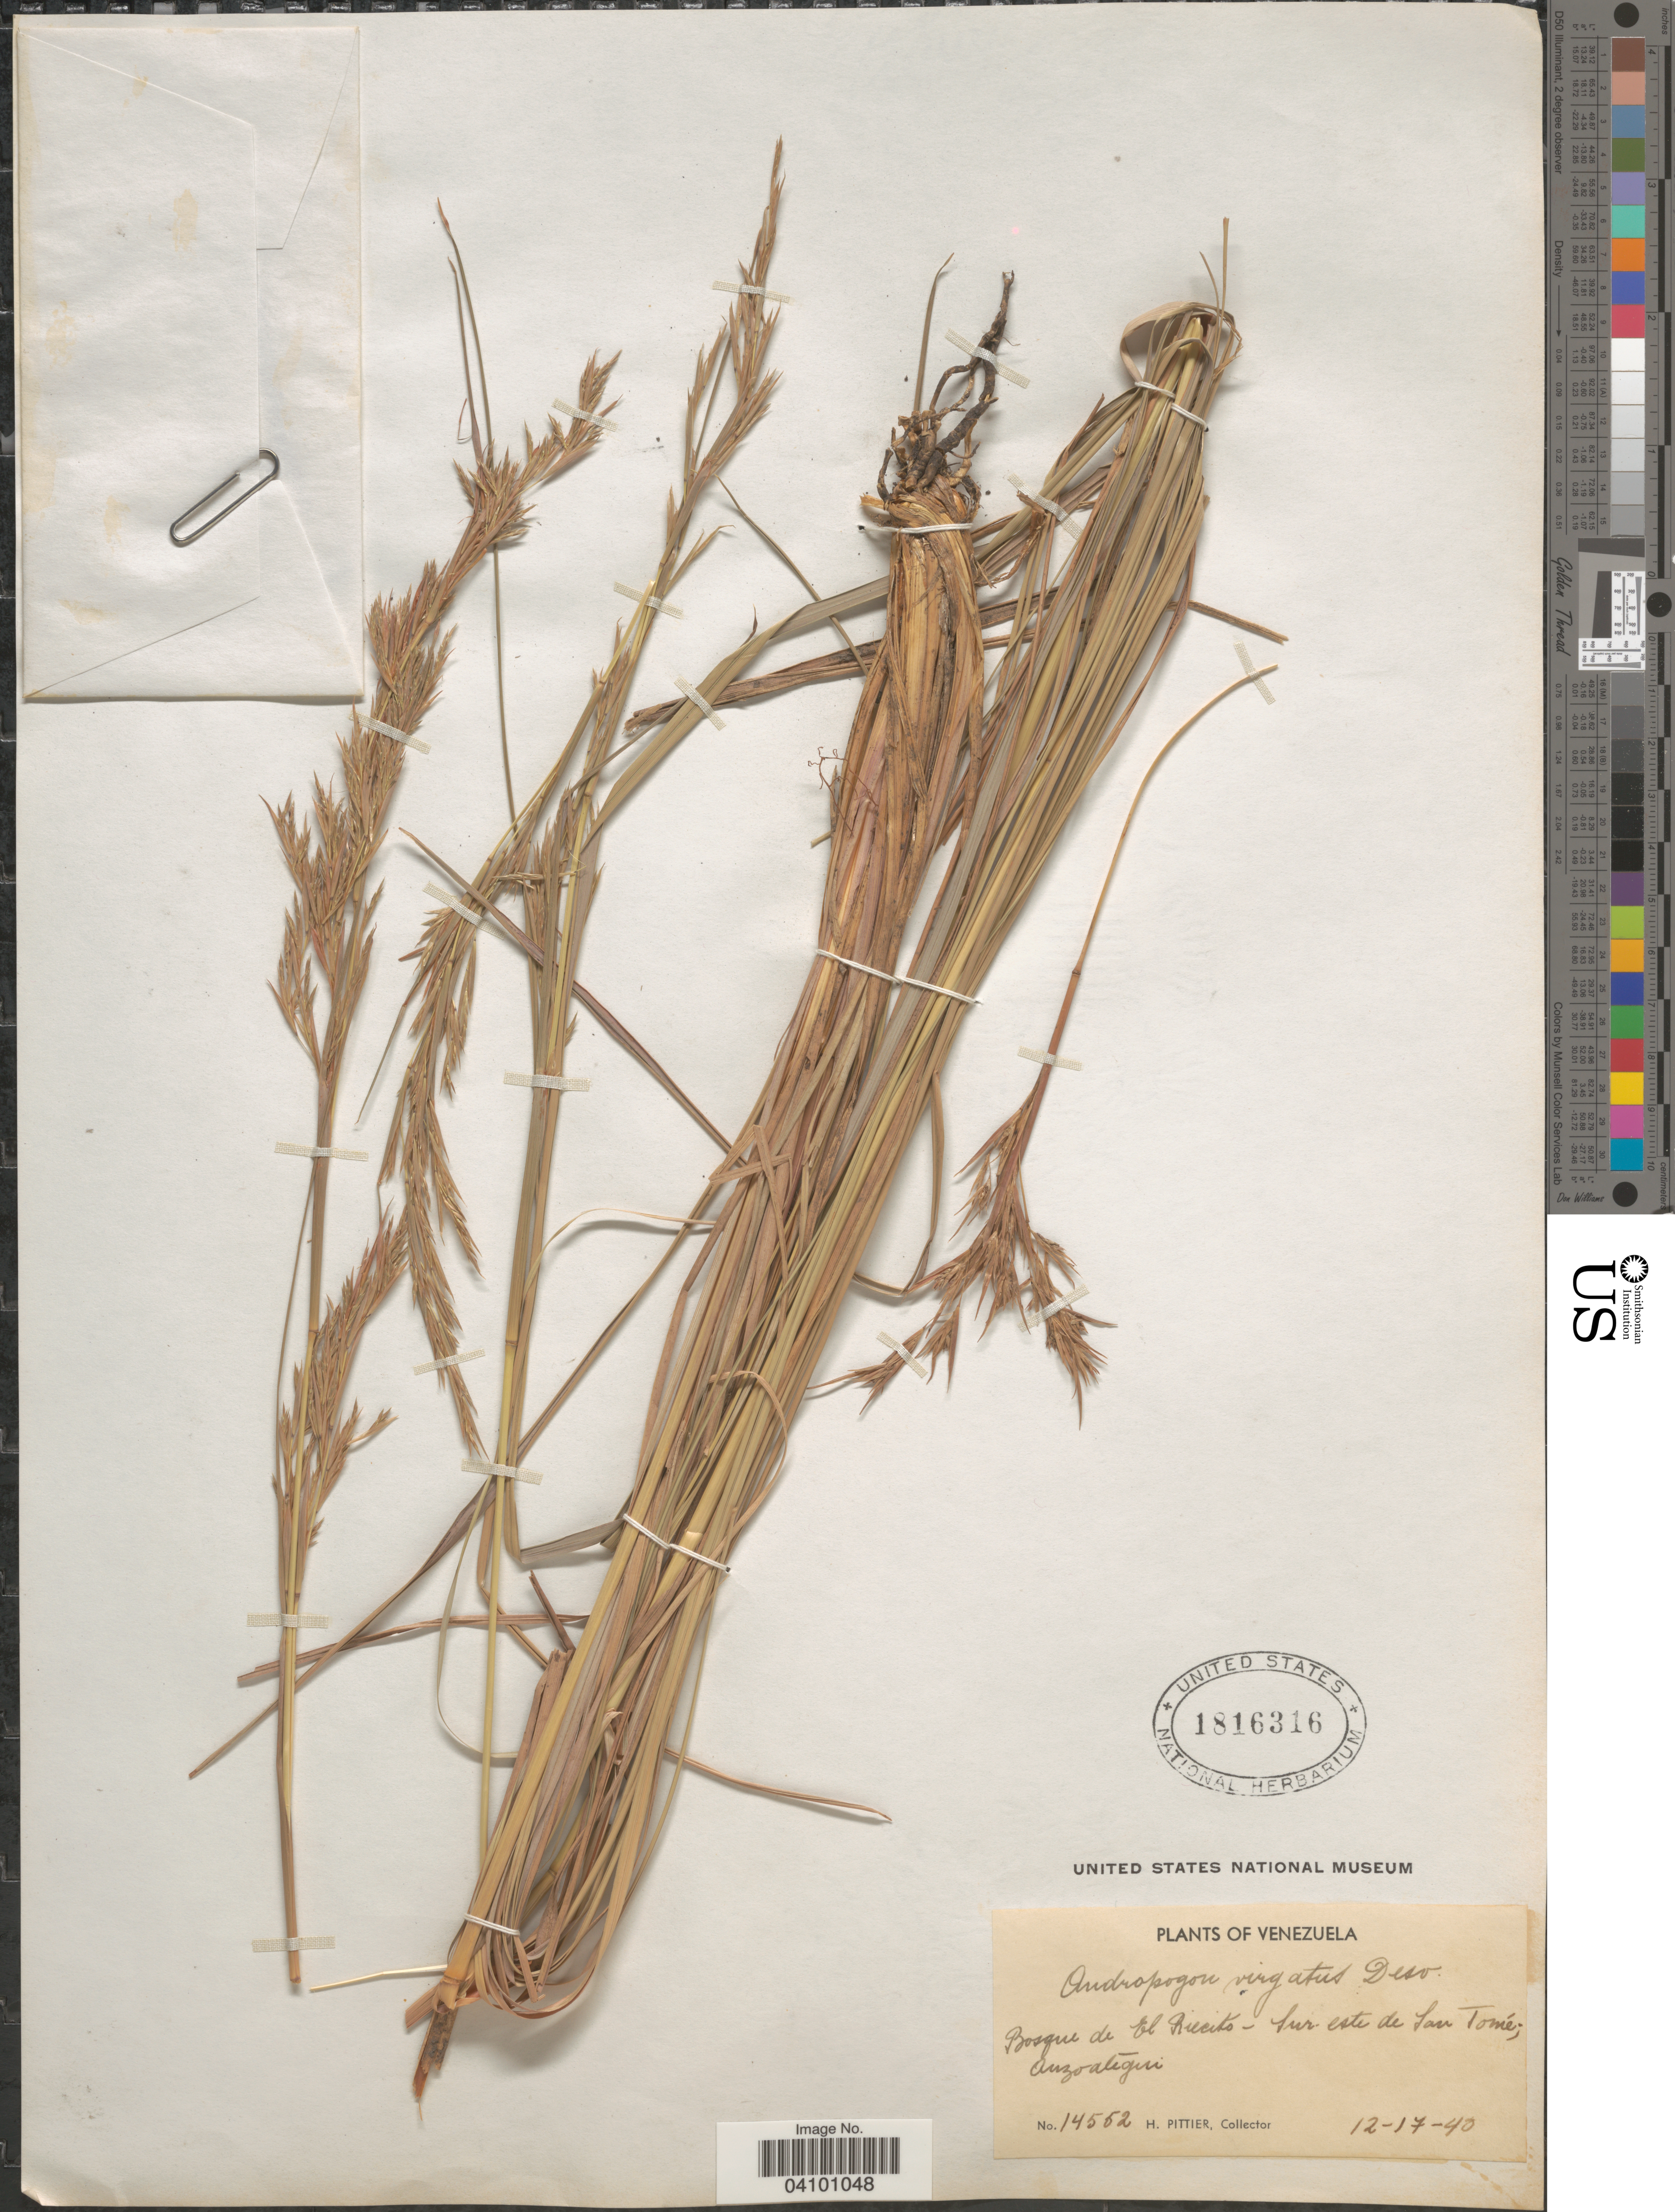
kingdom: Plantae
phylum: Tracheophyta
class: Liliopsida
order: Poales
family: Poaceae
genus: Andropogon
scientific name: Andropogon virgatus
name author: Desv. ex Ham.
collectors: H. F. Pittier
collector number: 14552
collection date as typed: Transcribed d/m/y: 17/12/40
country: Venezuela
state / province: Anzoategui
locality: Bosque de El Riecito - Sur este de San Tomé.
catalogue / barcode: US 1816316